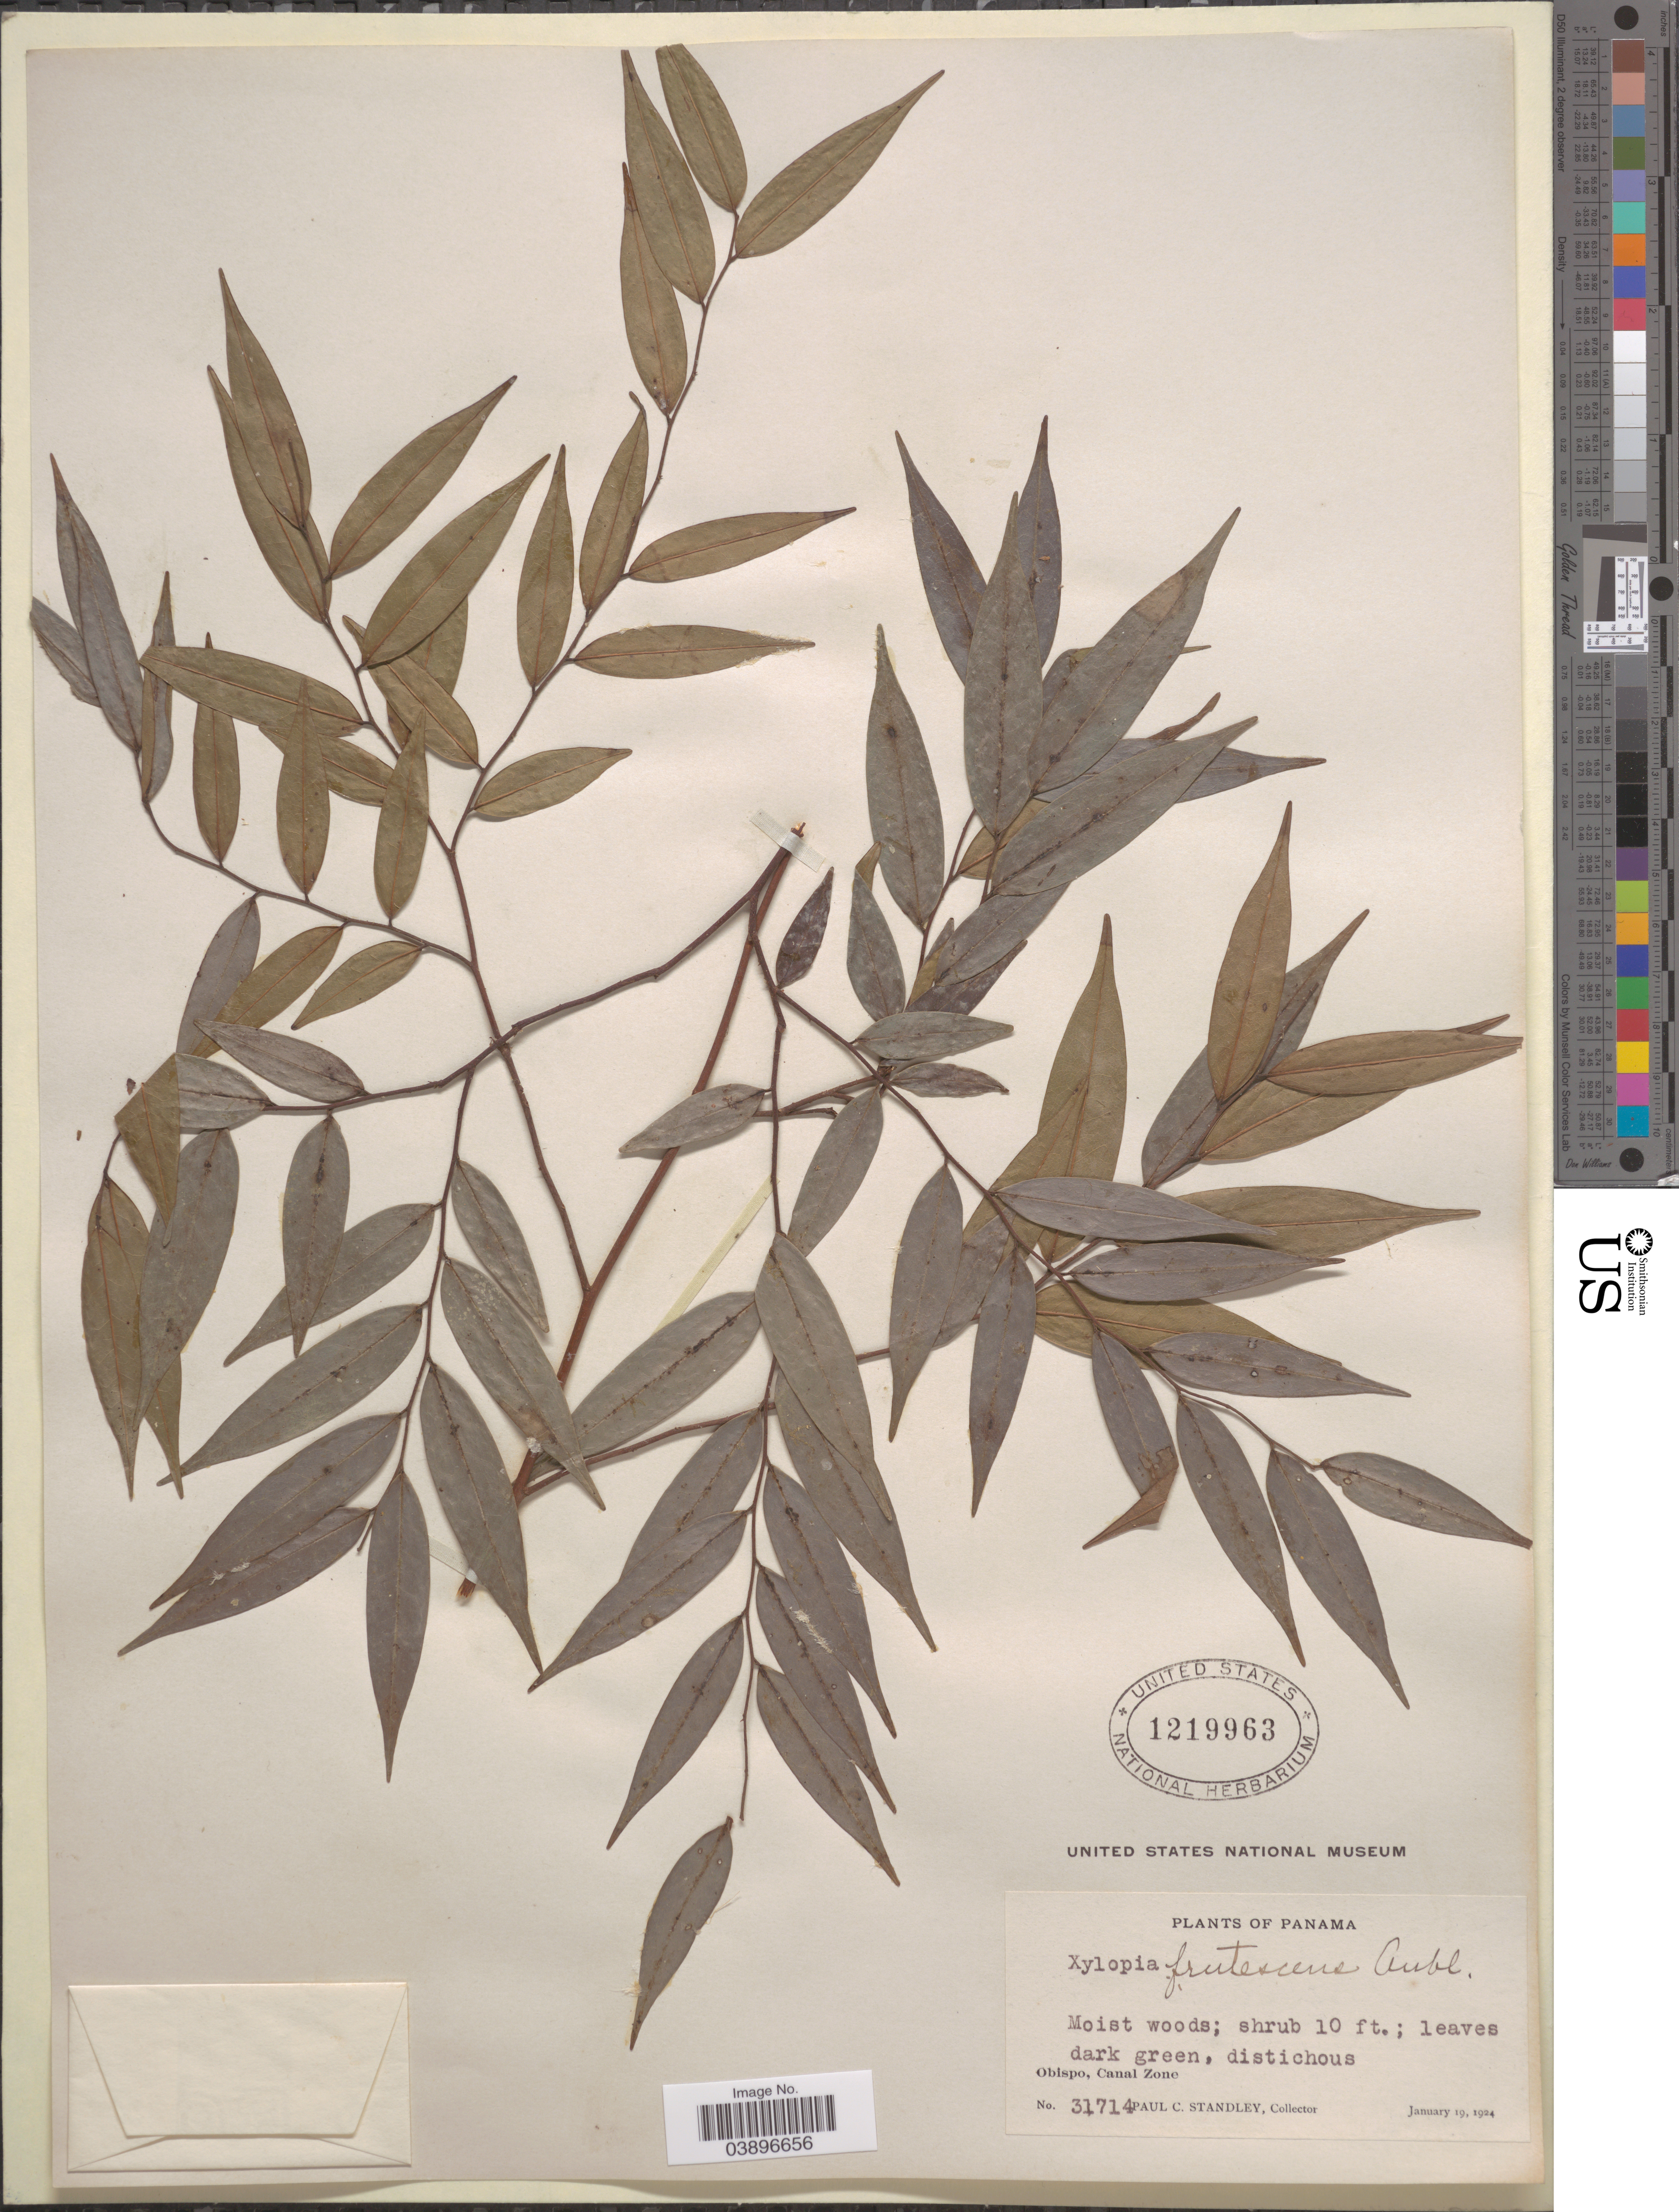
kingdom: Plantae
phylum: Tracheophyta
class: Magnoliopsida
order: Magnoliales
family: Annonaceae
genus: Xylopia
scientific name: Xylopia frutescens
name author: Aubl.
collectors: P. C. Standley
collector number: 31714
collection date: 1924-01-19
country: Panama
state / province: Colón / Panamá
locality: Obispo, Canal Zone.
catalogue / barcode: US 1219963